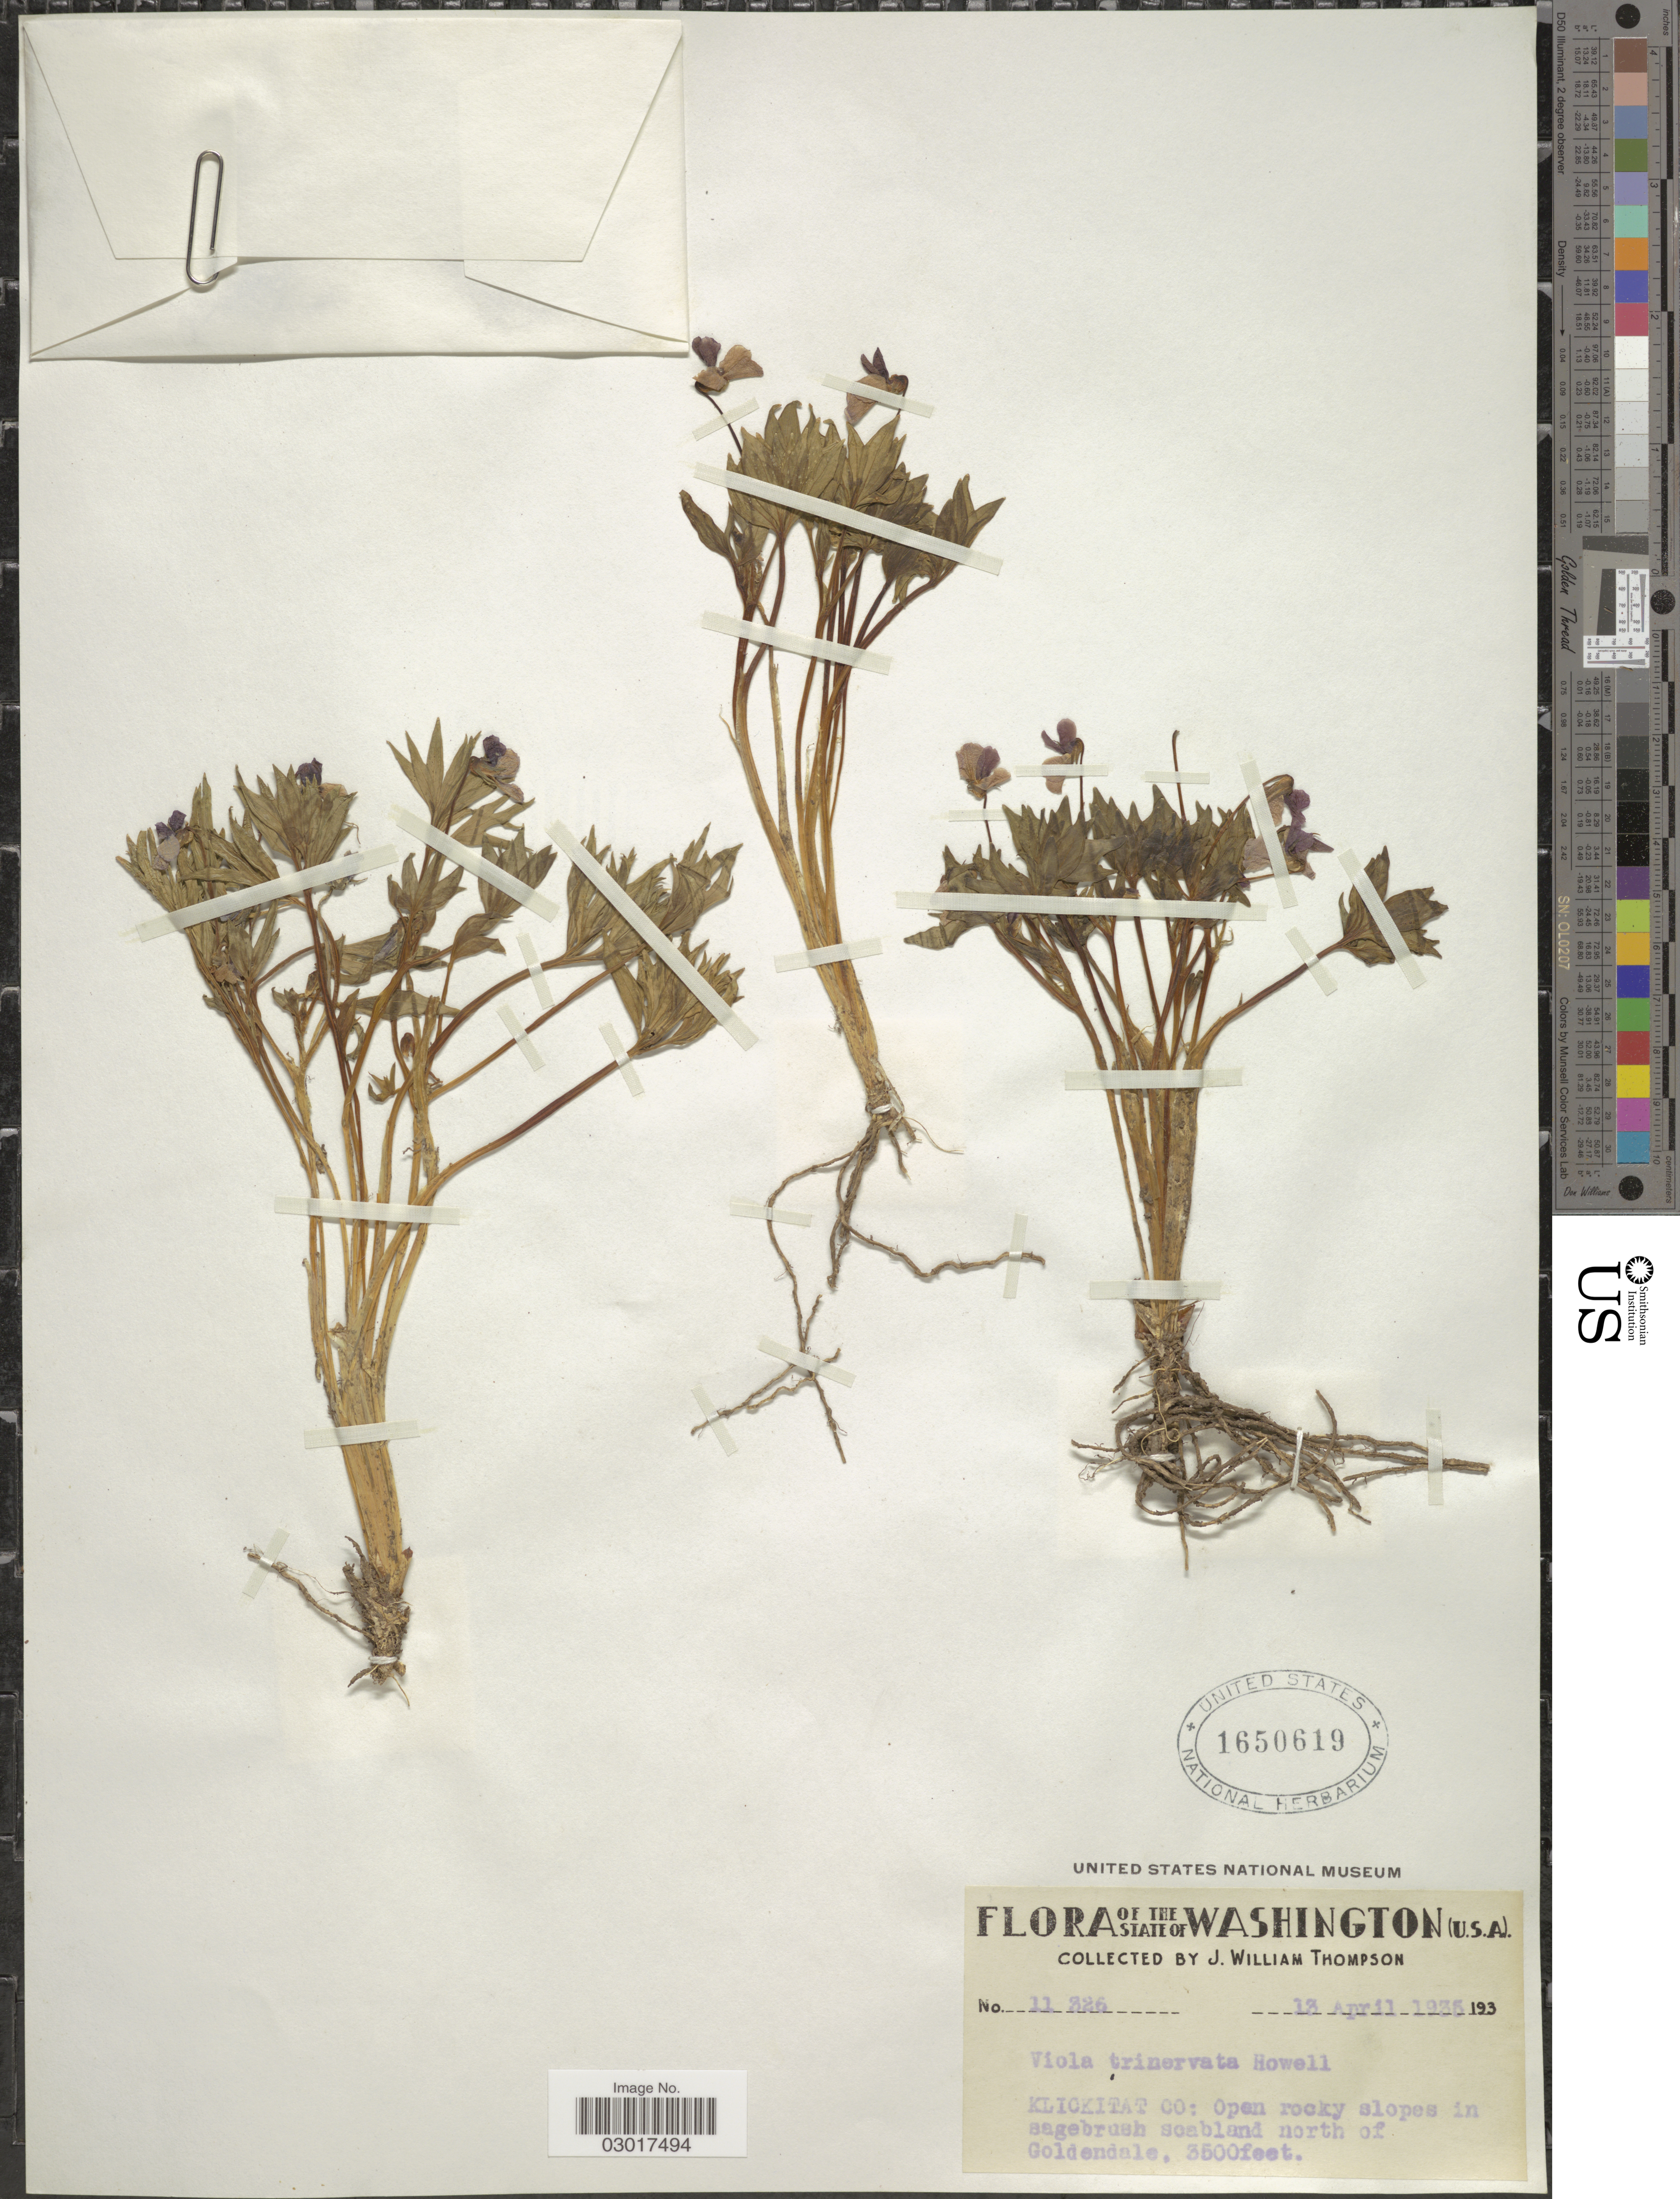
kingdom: Plantae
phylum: Tracheophyta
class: Magnoliopsida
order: Malpighiales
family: Violaceae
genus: Viola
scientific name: Viola trinervata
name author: (J.T. Howell) J.T. Howell ex A. Gray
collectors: J. W. Thompson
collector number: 11326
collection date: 1935-04-13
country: United States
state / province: Washington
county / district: Klickitat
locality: Klickitat Co: Open rocky slopes in sagebrush north of Goldendale.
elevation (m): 1067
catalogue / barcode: US 1650619